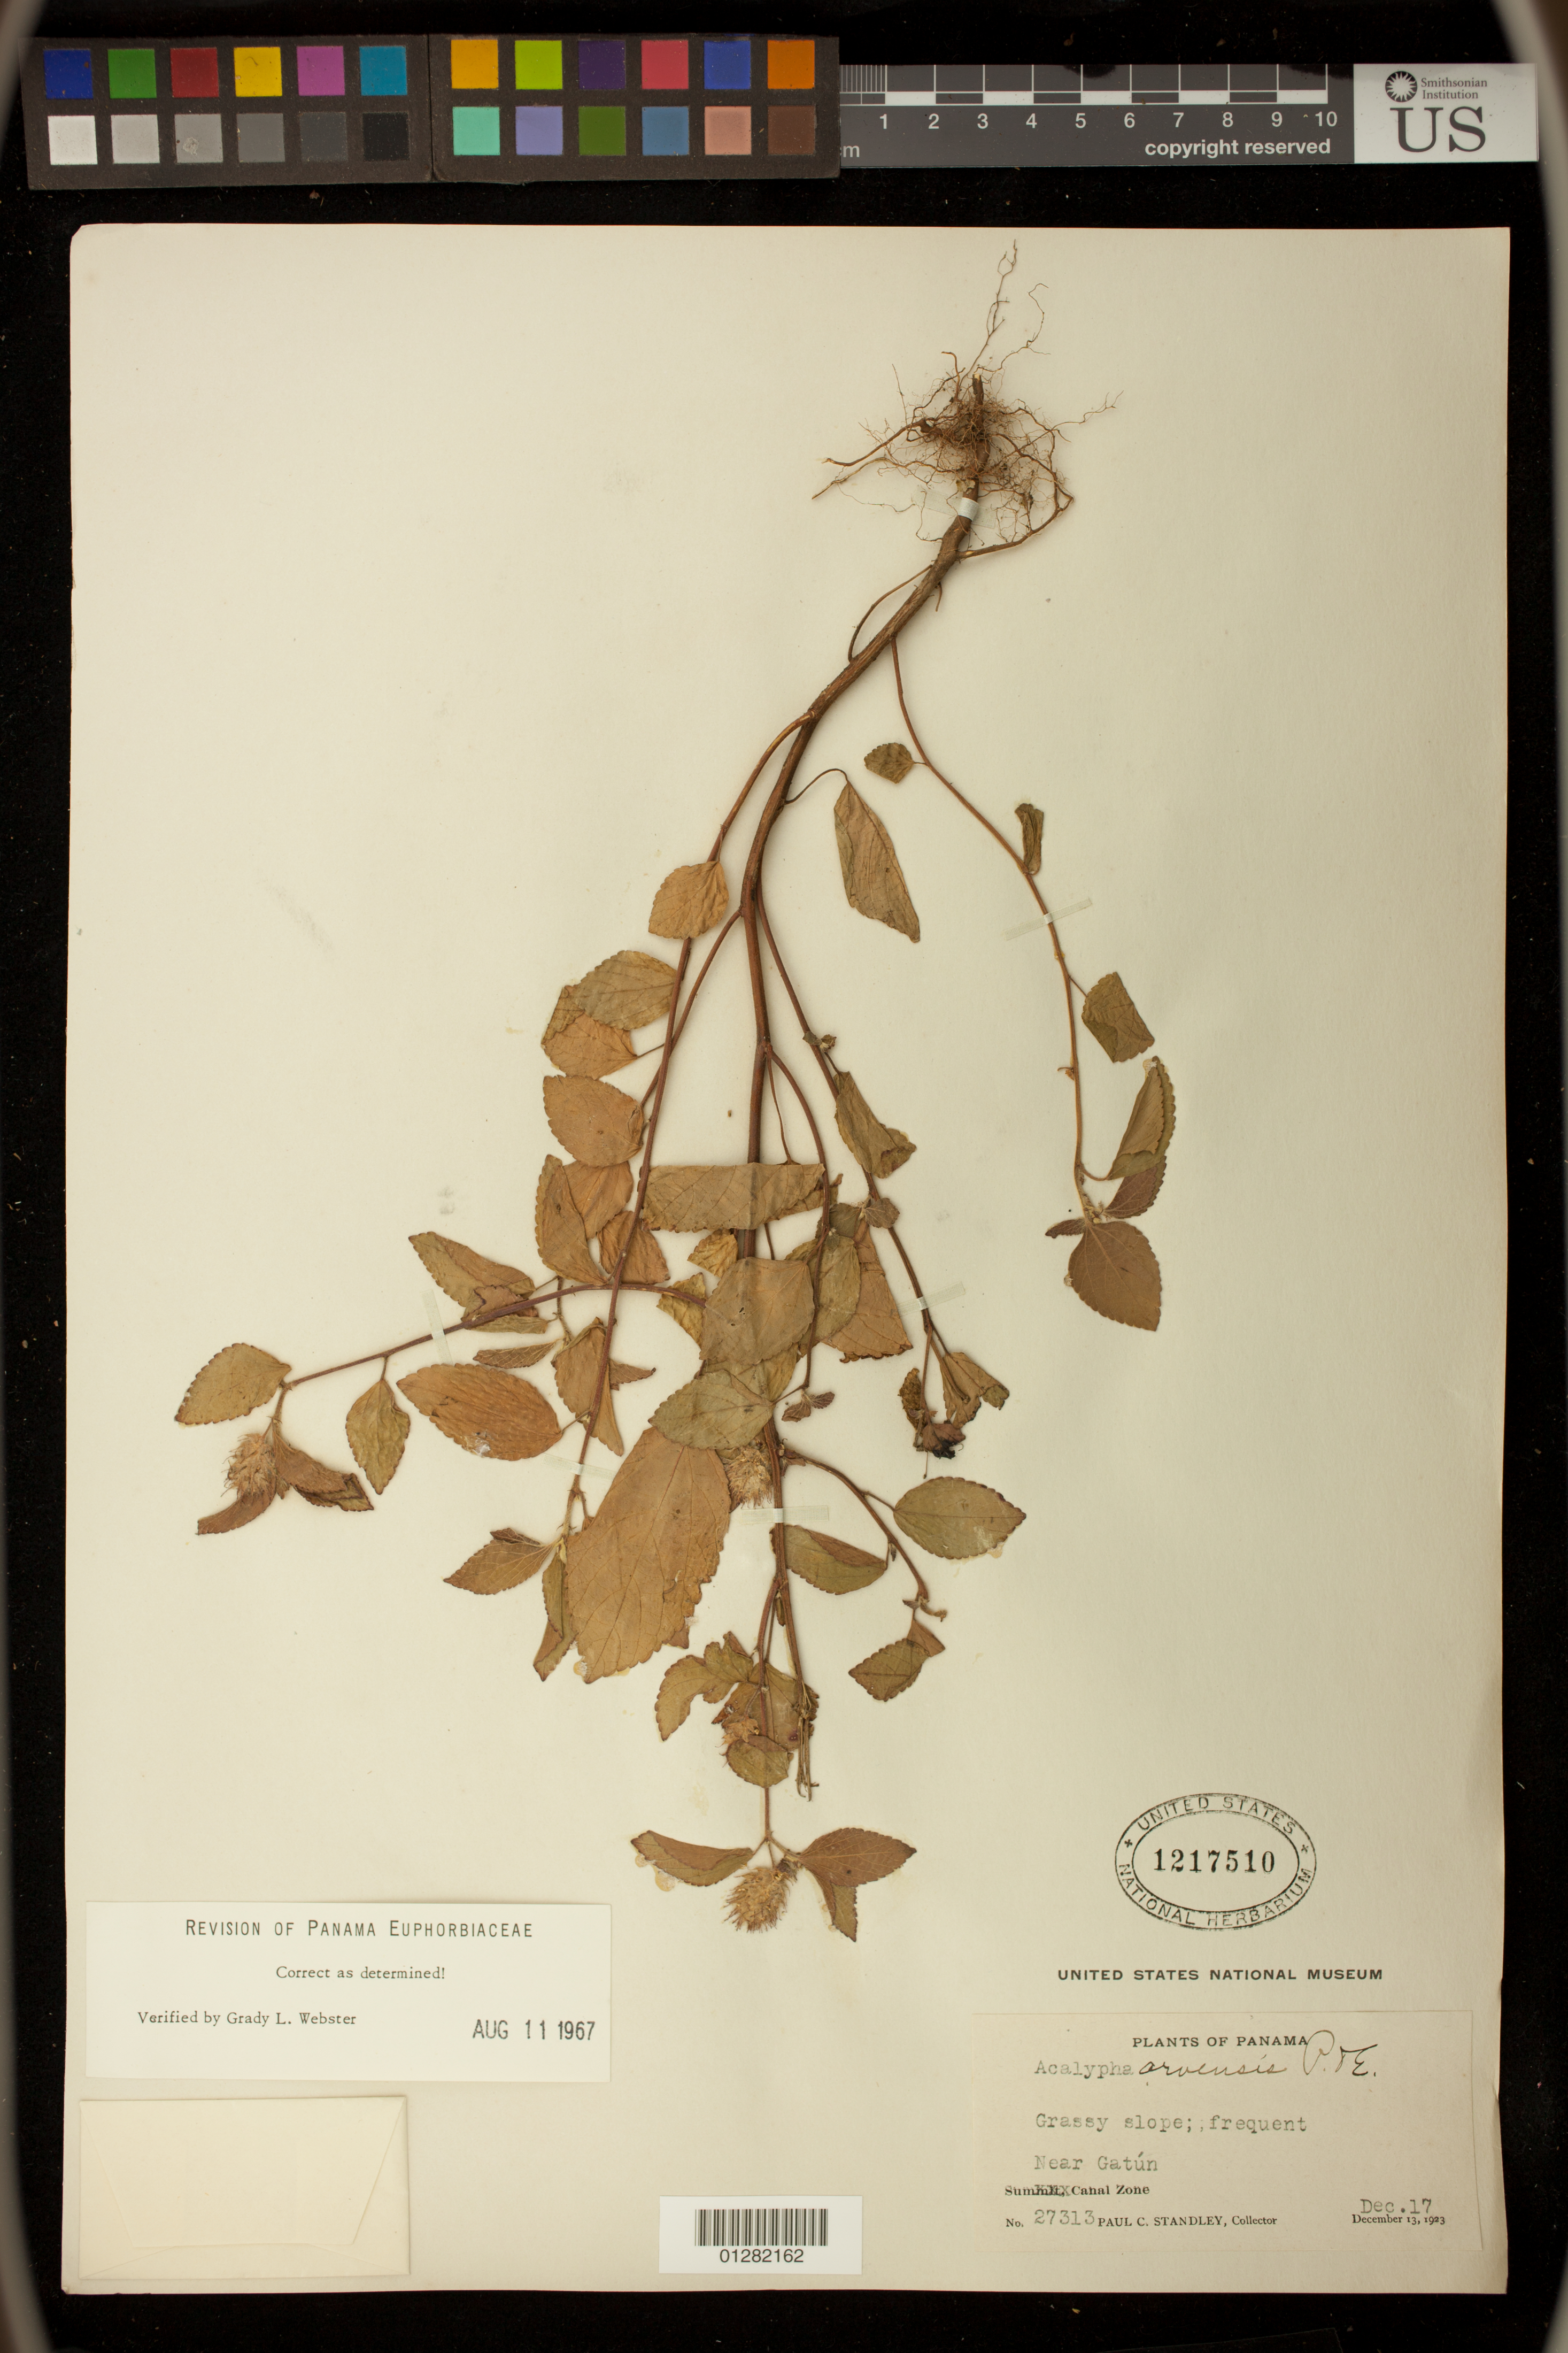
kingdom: Plantae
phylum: Tracheophyta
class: Magnoliopsida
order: Malpighiales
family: Euphorbiaceae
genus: Acalypha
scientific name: Acalypha arvensis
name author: Poepp.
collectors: P. C. Standley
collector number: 27313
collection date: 1923-12-13/1923-12-17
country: Panama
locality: Near Gatun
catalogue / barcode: US 1217510